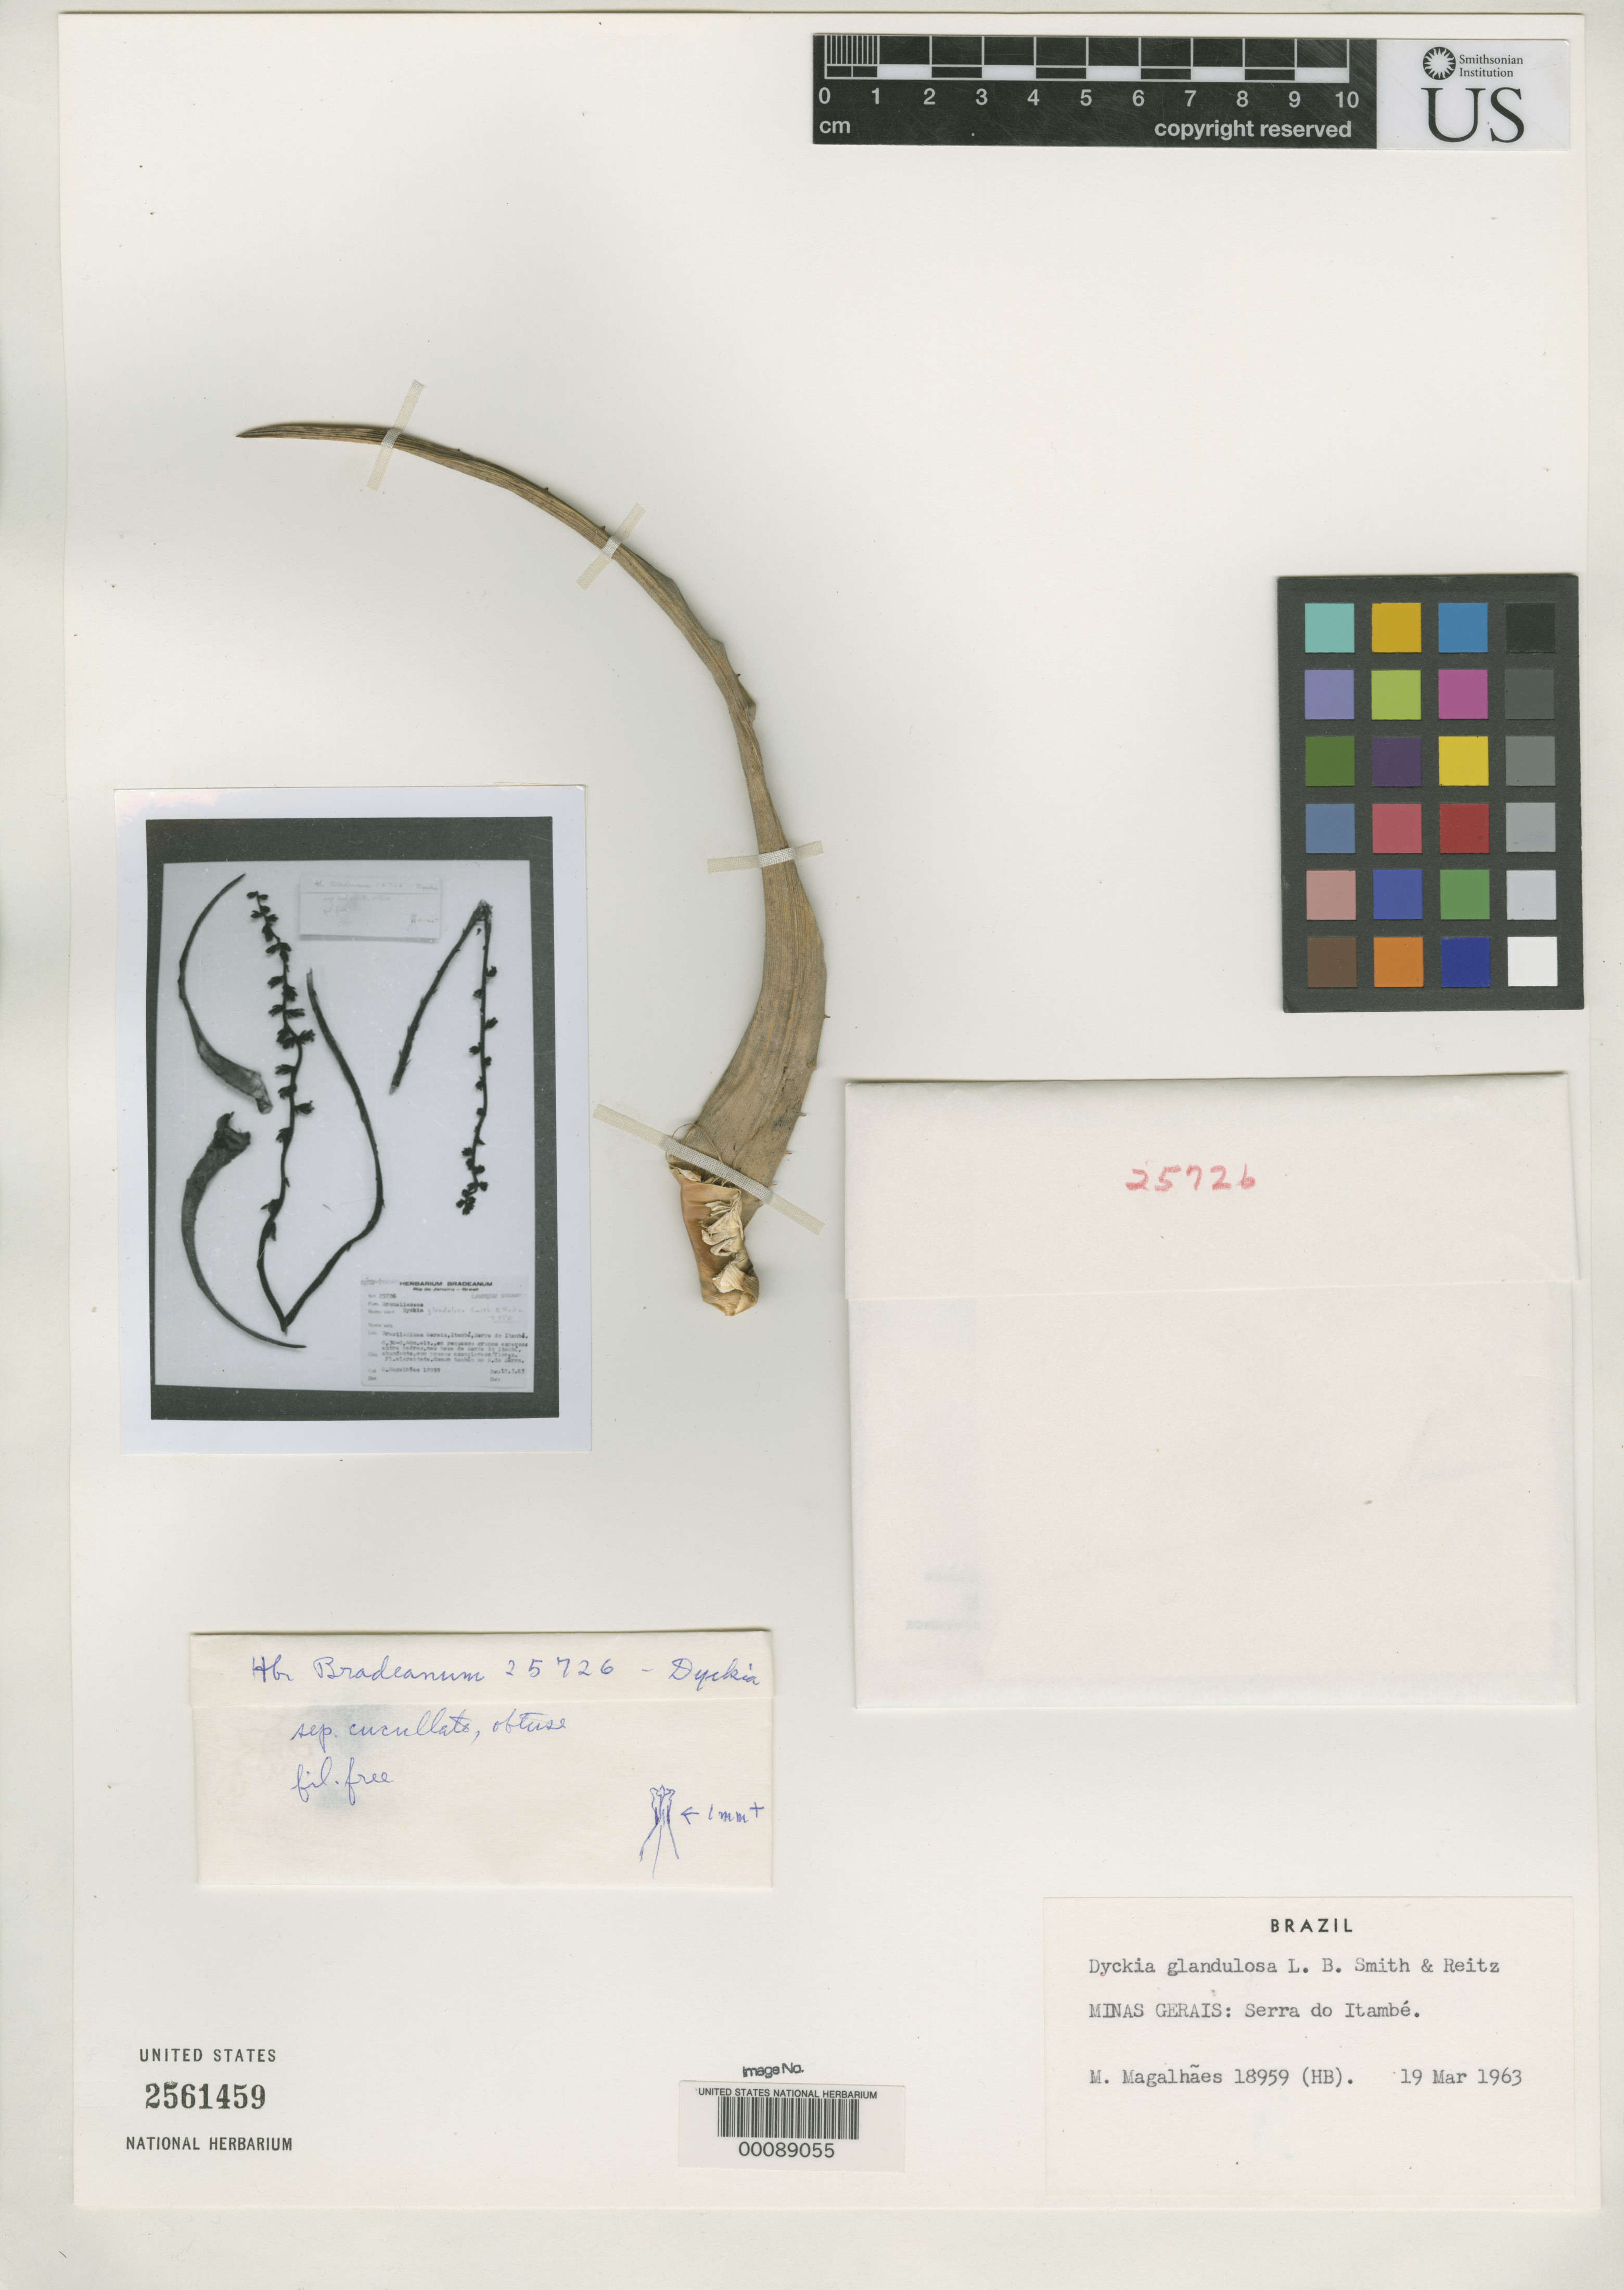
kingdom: Plantae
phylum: Tracheophyta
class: Liliopsida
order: Poales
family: Bromeliaceae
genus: Dyckia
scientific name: Dyckia glandulosa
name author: L.B. Sm. & Reitz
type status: Isotype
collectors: M. Magalhães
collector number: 18959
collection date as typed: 19 Mar 1963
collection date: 1963-03-19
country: Brazil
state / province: Minas Gerais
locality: Serra do Itambe.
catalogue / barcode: US 2561459